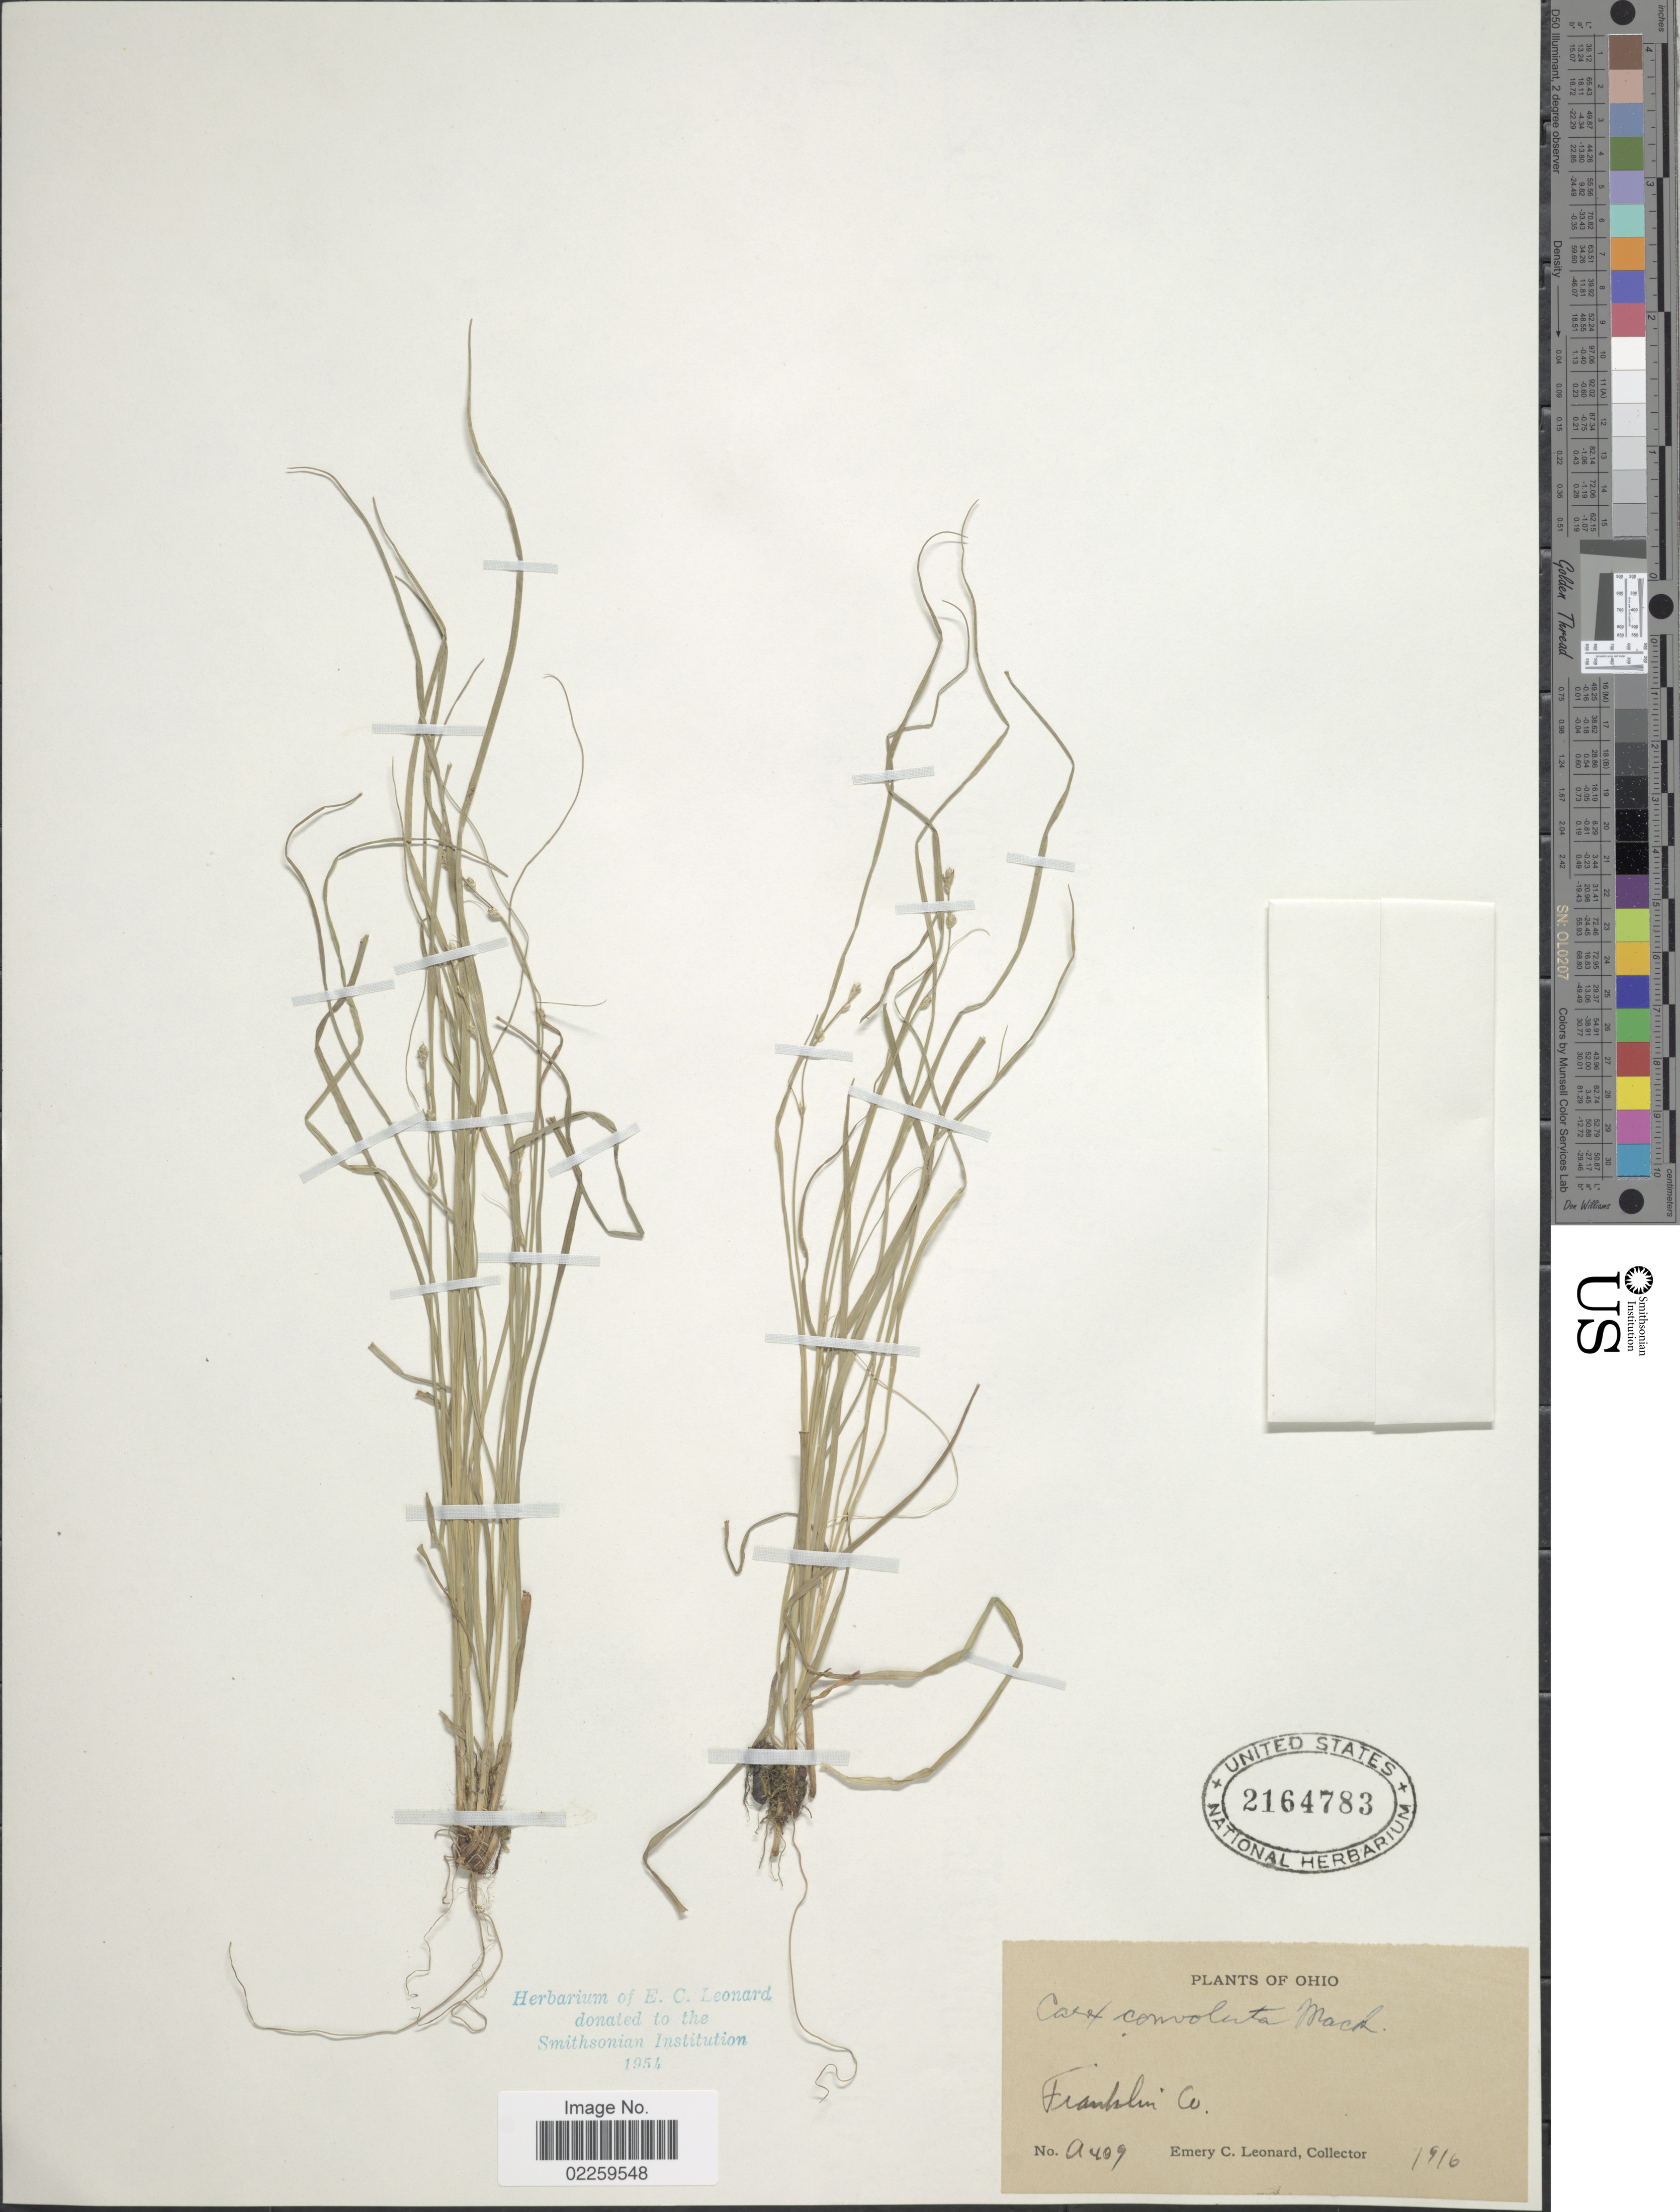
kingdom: Plantae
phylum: Tracheophyta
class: Liliopsida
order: Poales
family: Cyperaceae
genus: Carex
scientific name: Carex rosea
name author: Willd.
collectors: E. C. Leonard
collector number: A409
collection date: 1916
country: United States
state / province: Ohio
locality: Ohio, Franklin Co.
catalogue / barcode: US 2164783